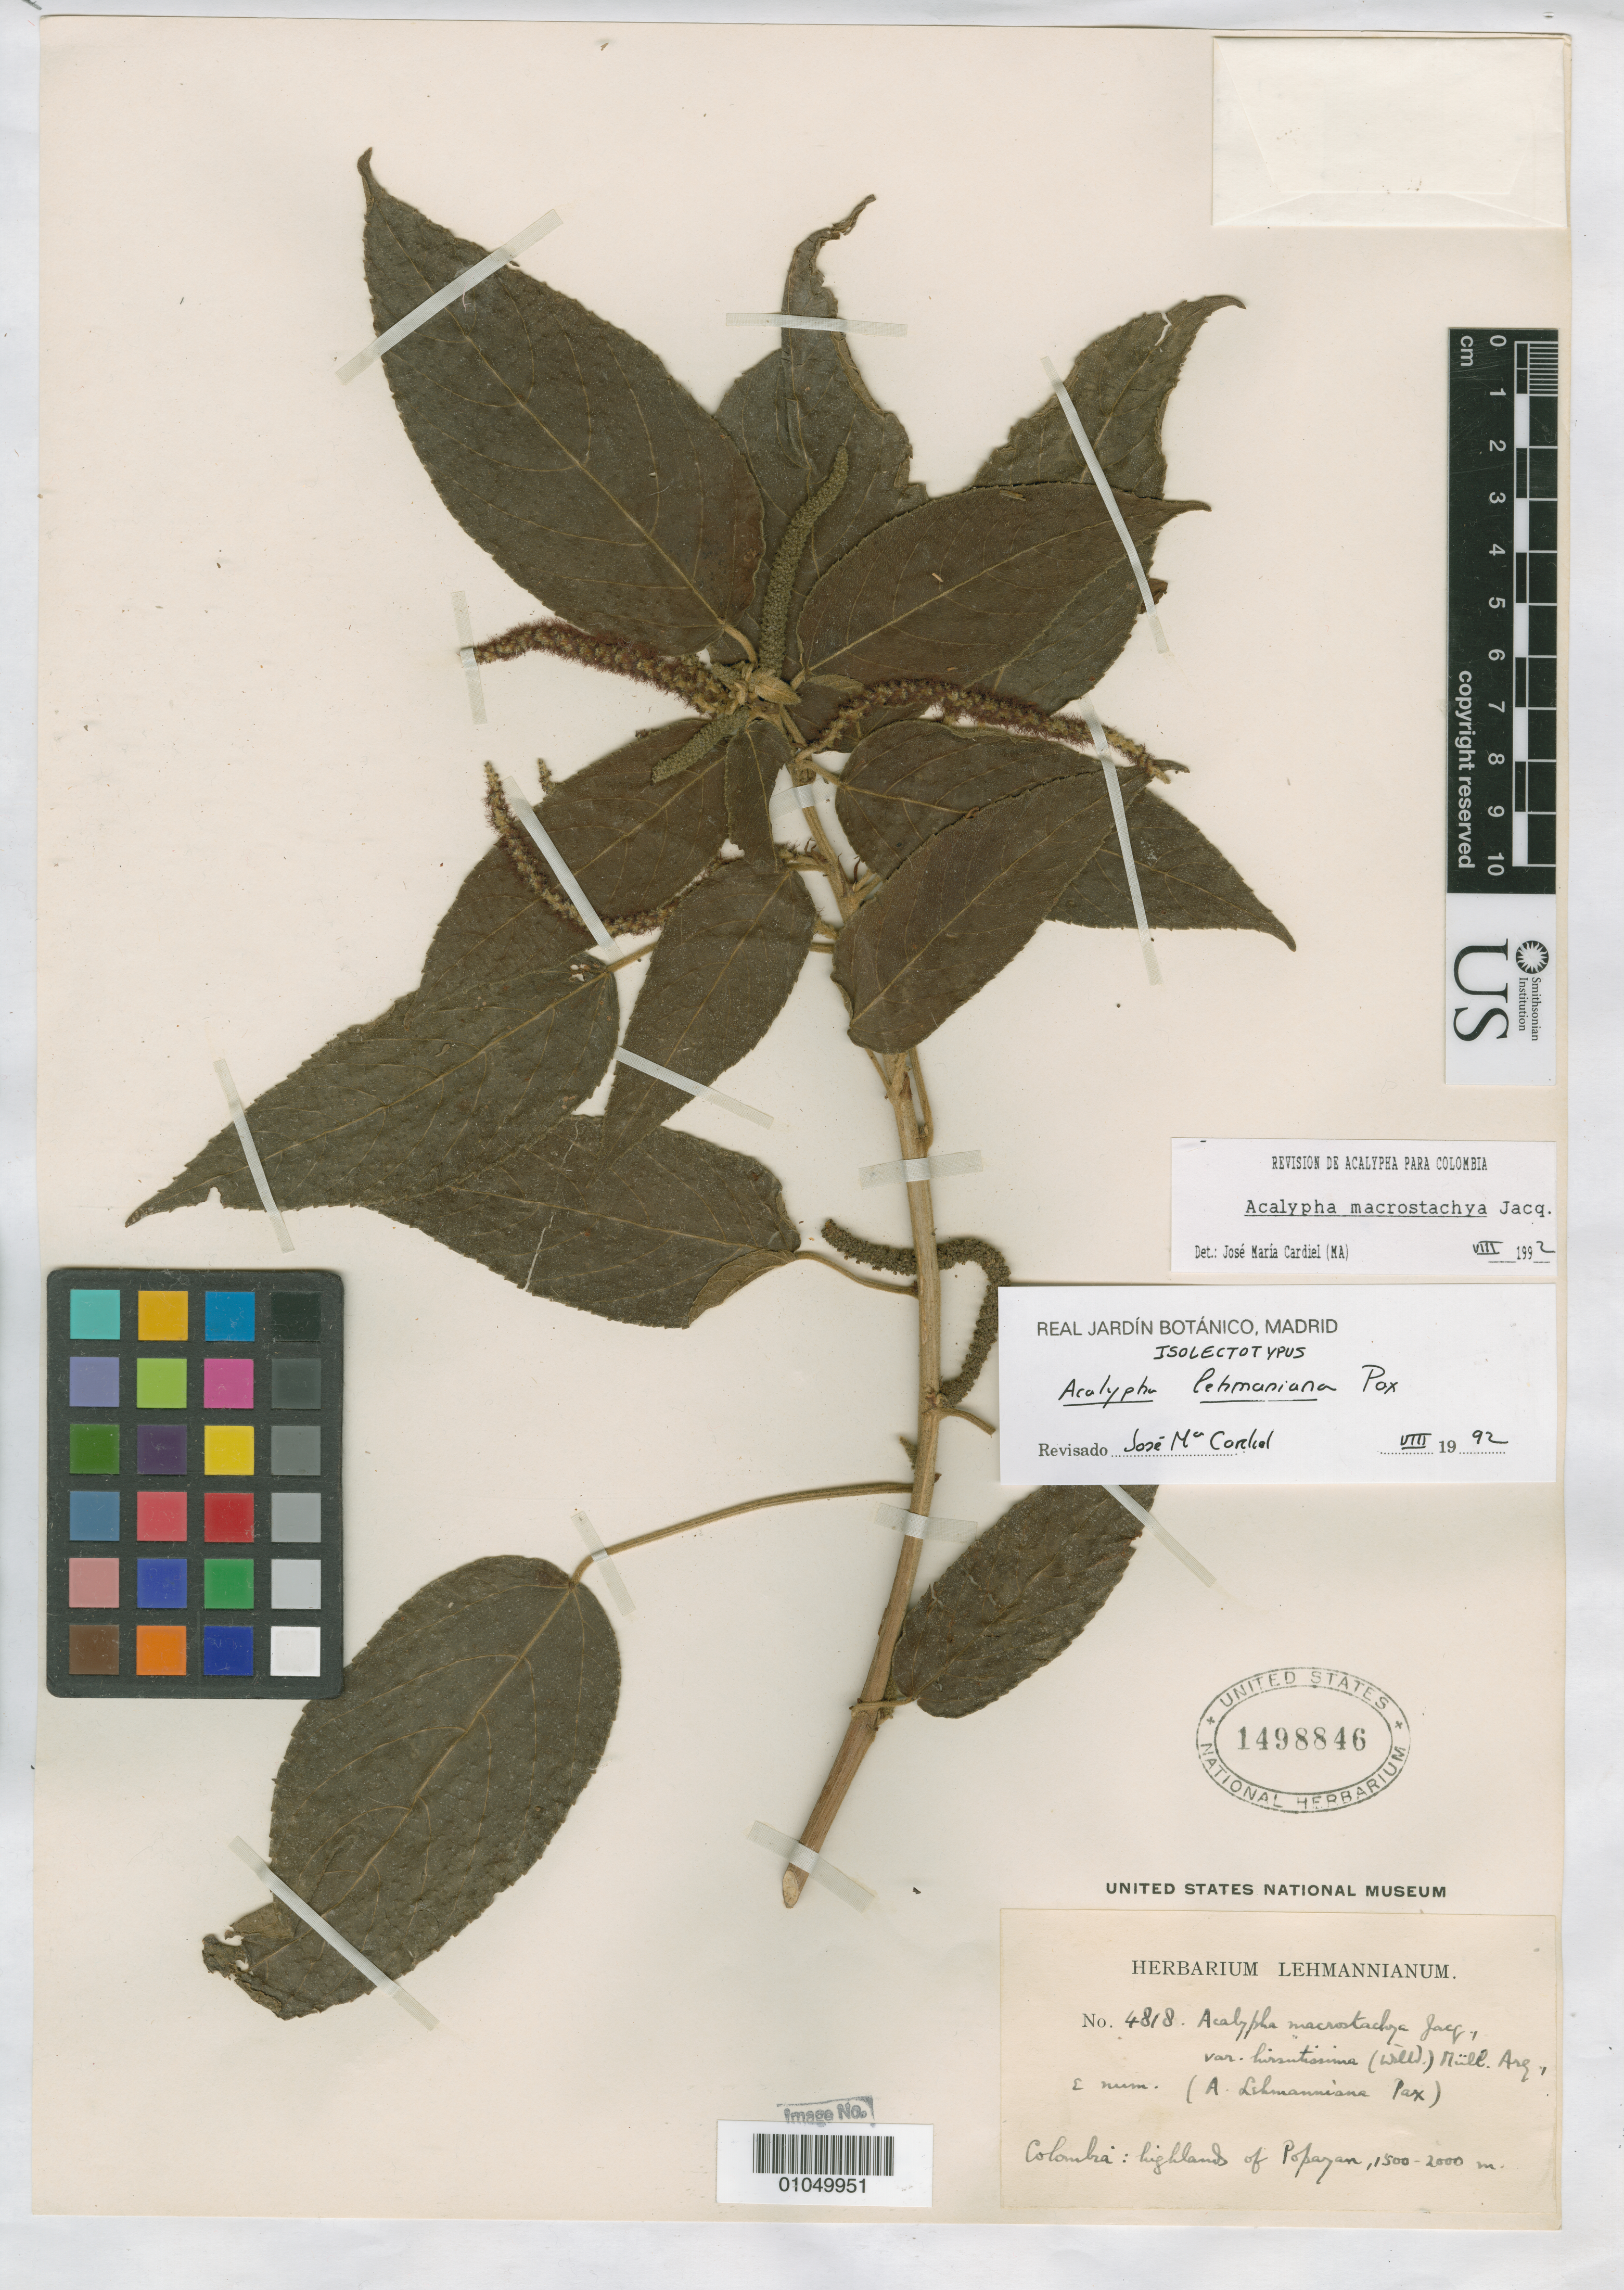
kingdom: Plantae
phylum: Tracheophyta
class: Magnoliopsida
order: Malpighiales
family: Euphorbiaceae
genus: Acalypha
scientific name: Acalypha lehmanniana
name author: Pax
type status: Isotype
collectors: F. C. Lehmann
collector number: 4818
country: Colombia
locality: Highlands of Popayan.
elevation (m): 1500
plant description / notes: Specimen annotated by J.M. Cardiel (1992) as "ISOLECTOTYPUS"; cited (but not lectotypified) by Cardiel, Fl. Colomb. 15: 113 (1995).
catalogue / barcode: US 1498846